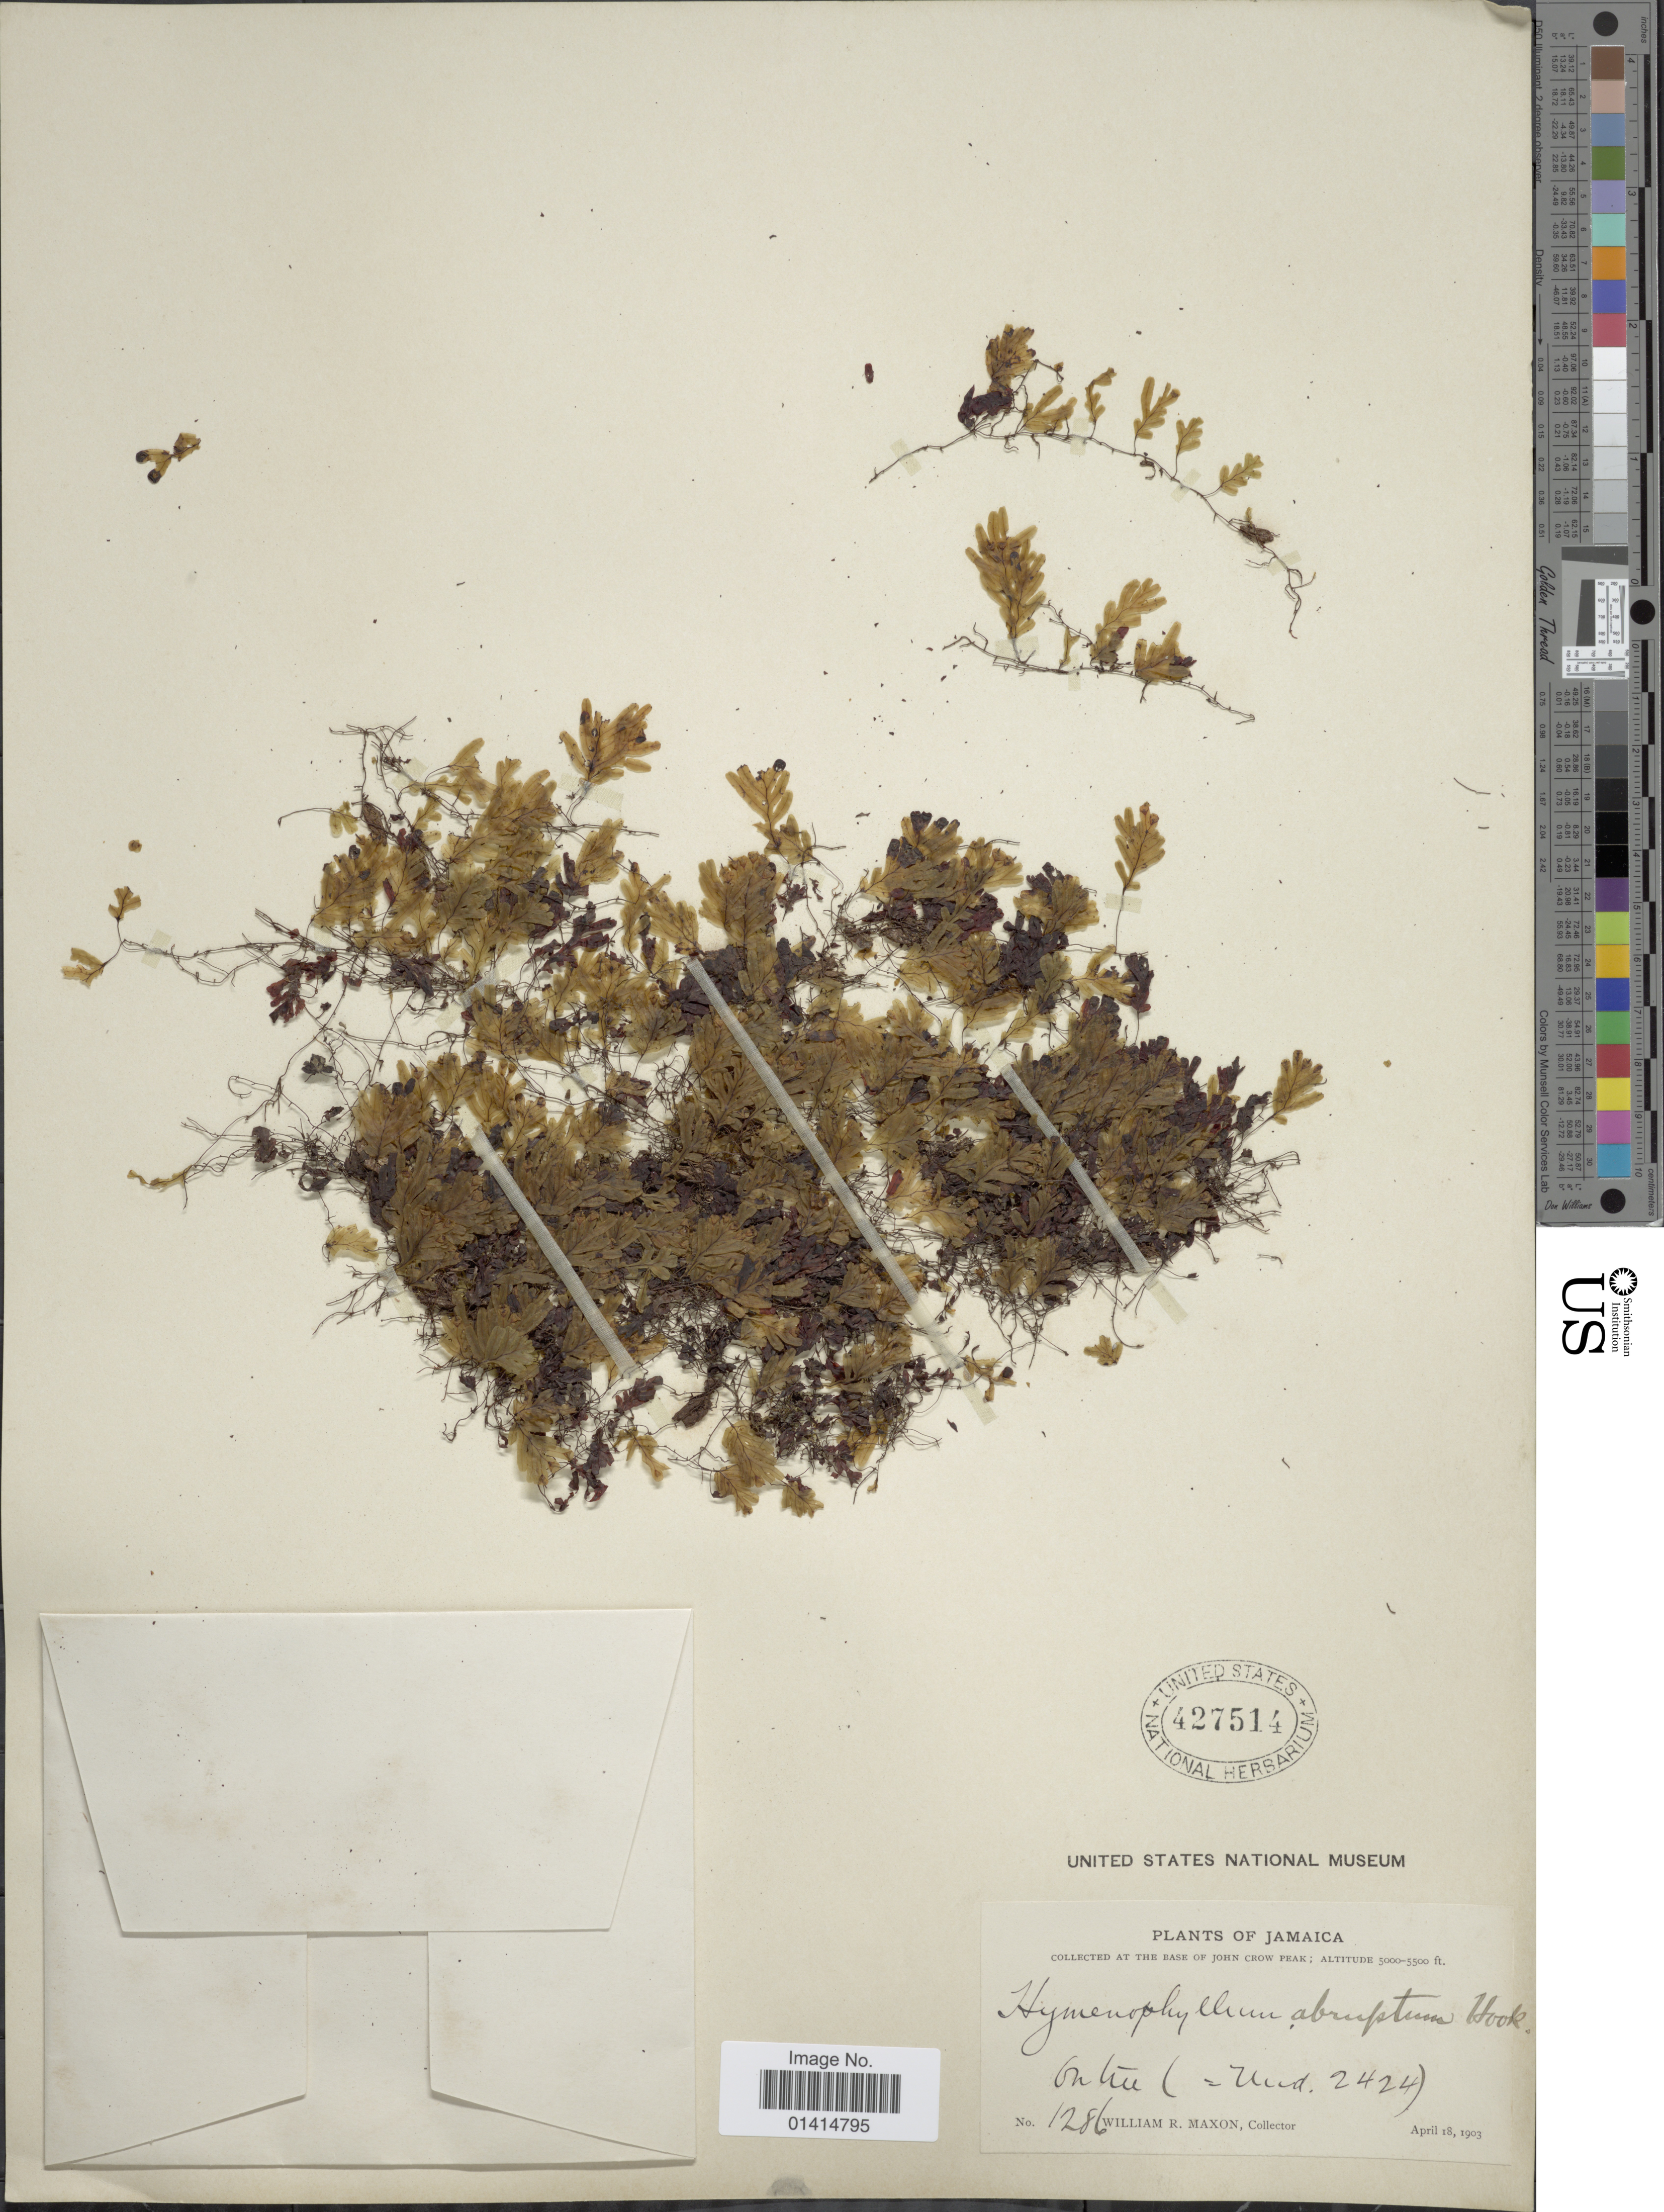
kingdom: Plantae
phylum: Tracheophyta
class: Polypodiopsida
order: Hymenophyllales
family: Hymenophyllaceae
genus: Hymenophyllum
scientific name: Hymenophyllum abruptum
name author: Hook.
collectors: W. R. Maxon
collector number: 1286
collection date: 1903-04-18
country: Jamaica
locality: At the Base of John Crow Peak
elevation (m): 1524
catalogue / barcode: US 427514